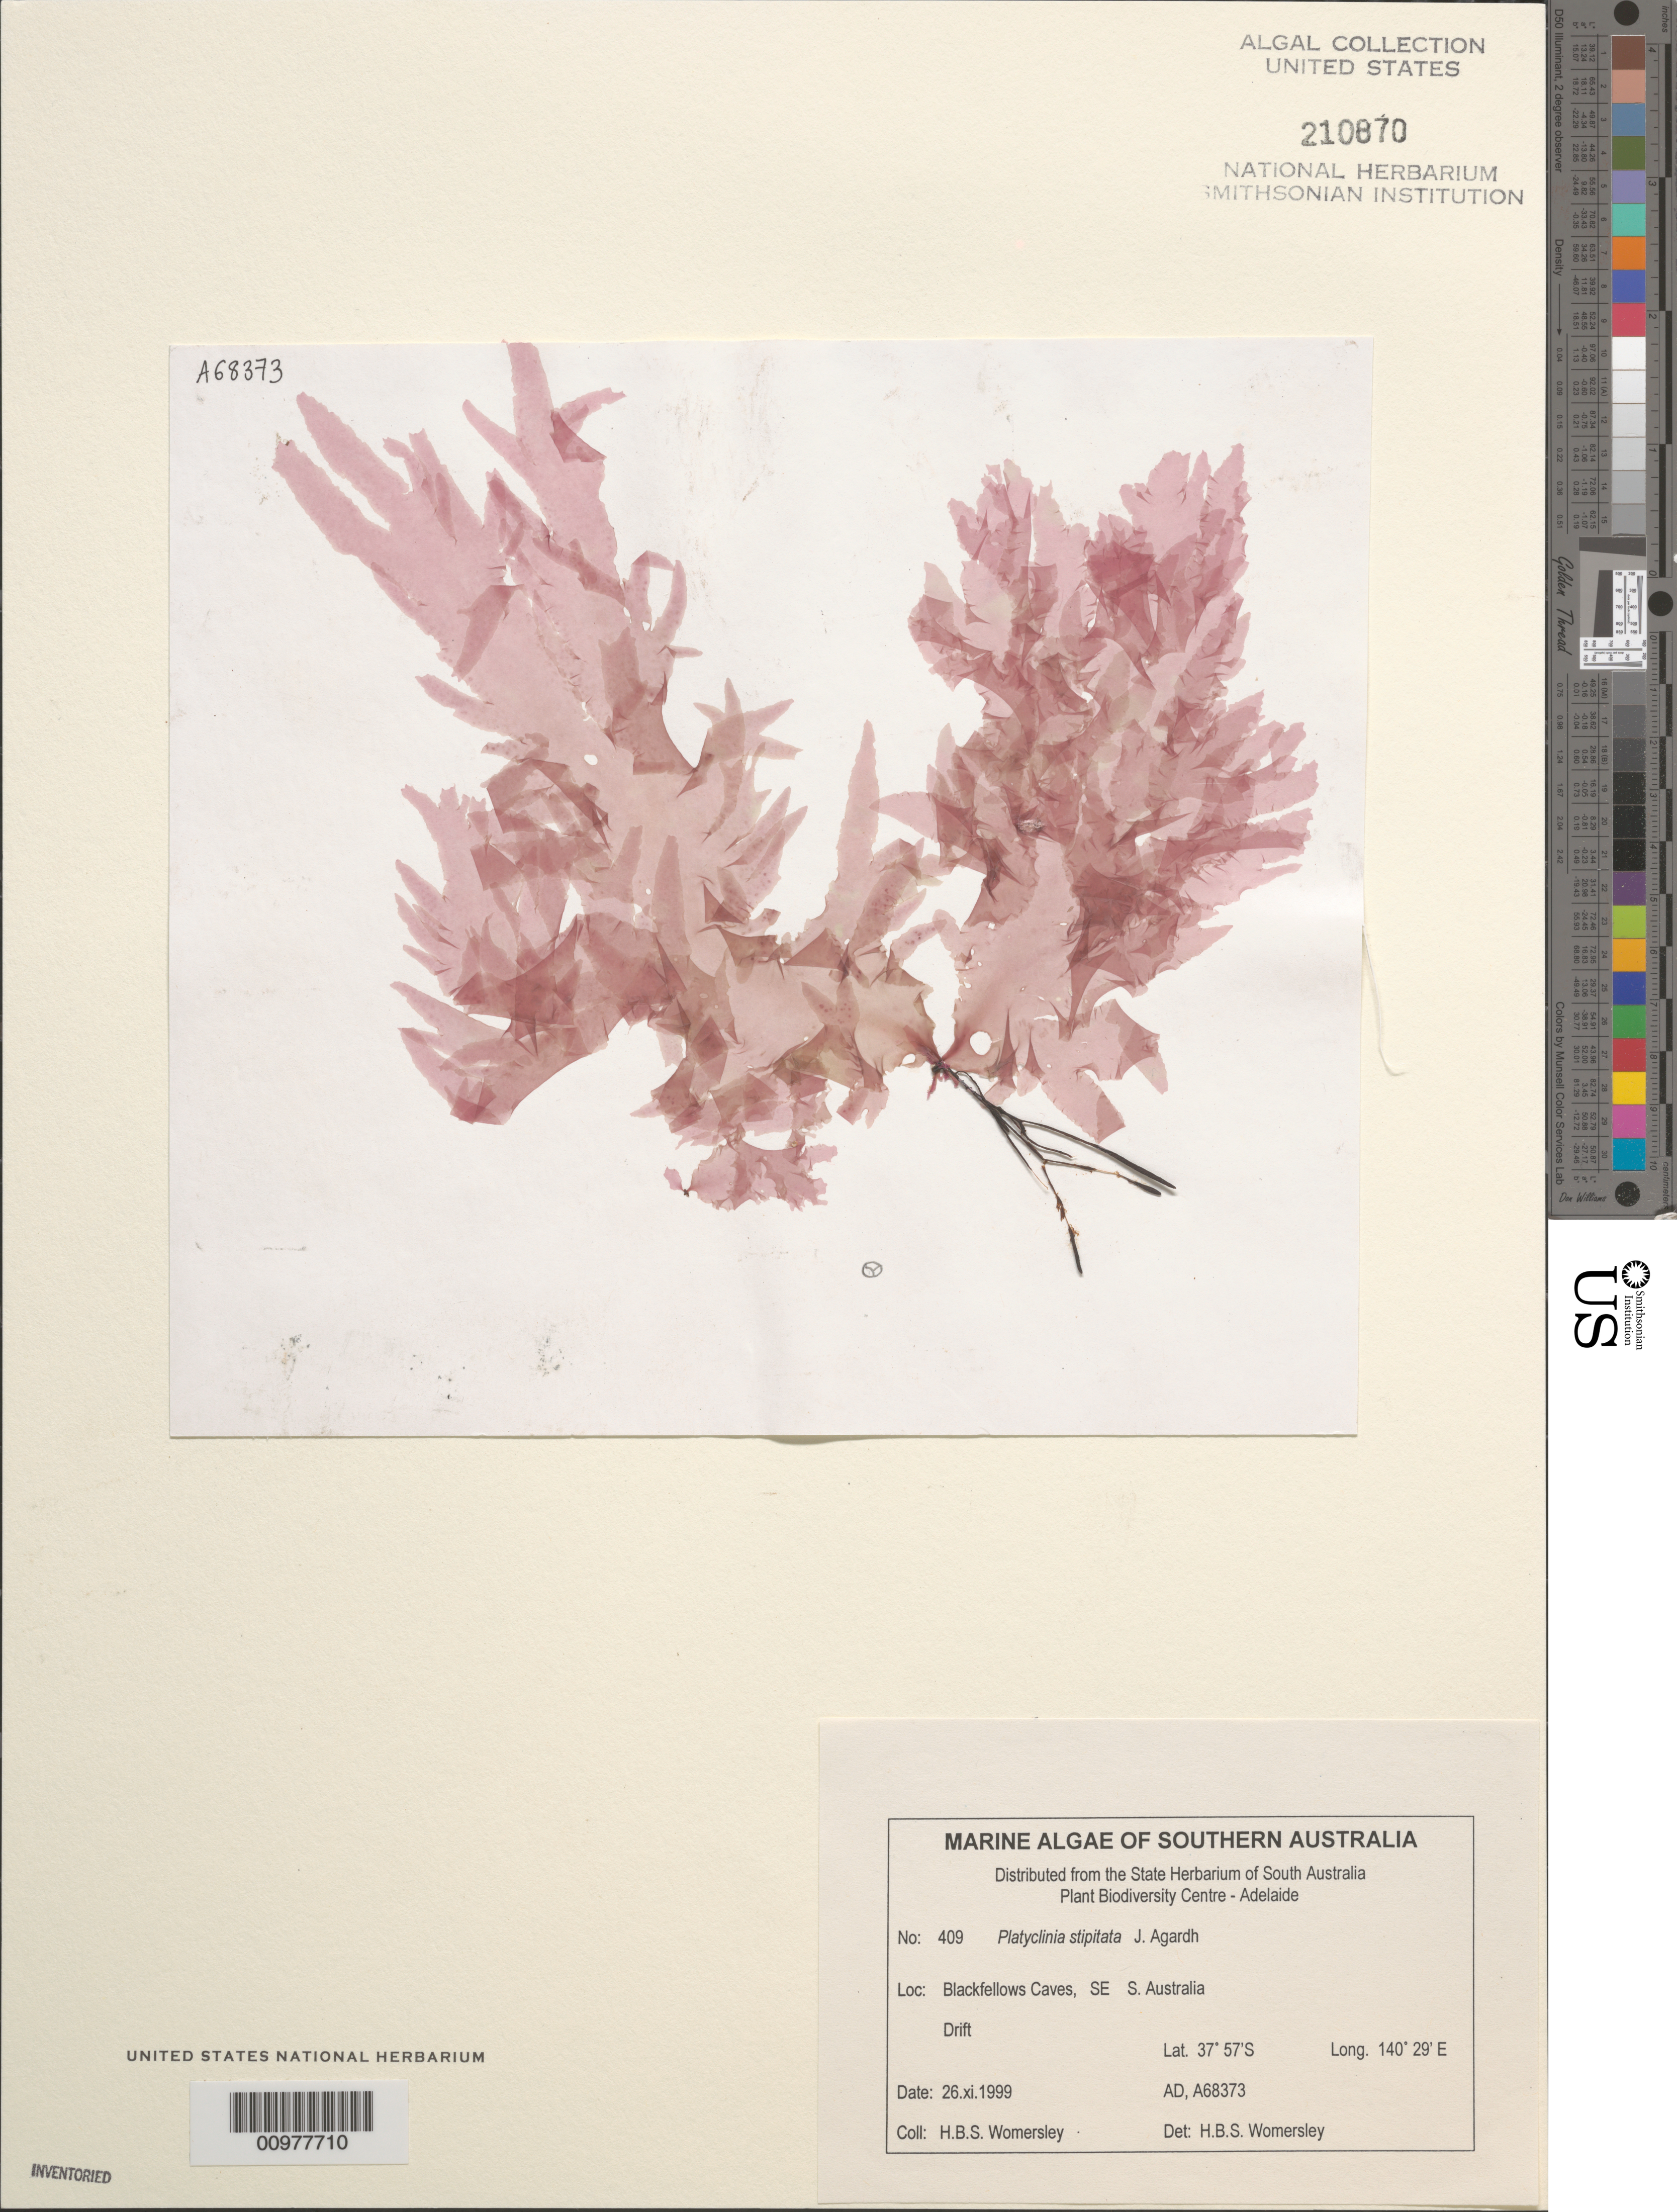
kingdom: Plantae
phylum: Rhodophyta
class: Florideophyceae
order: Ceramiales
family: Delesseriaceae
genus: Platyclinia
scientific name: Platyclinia stipitata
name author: J. Agardh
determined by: Womersley, H. B. S.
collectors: H. B. S. Womersley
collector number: AD A68373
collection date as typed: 26 Nov 1999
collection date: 1999-11-26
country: Australia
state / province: South Australia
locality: Blackfellows Caves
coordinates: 37 57'S, 140 29'E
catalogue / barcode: US 210870